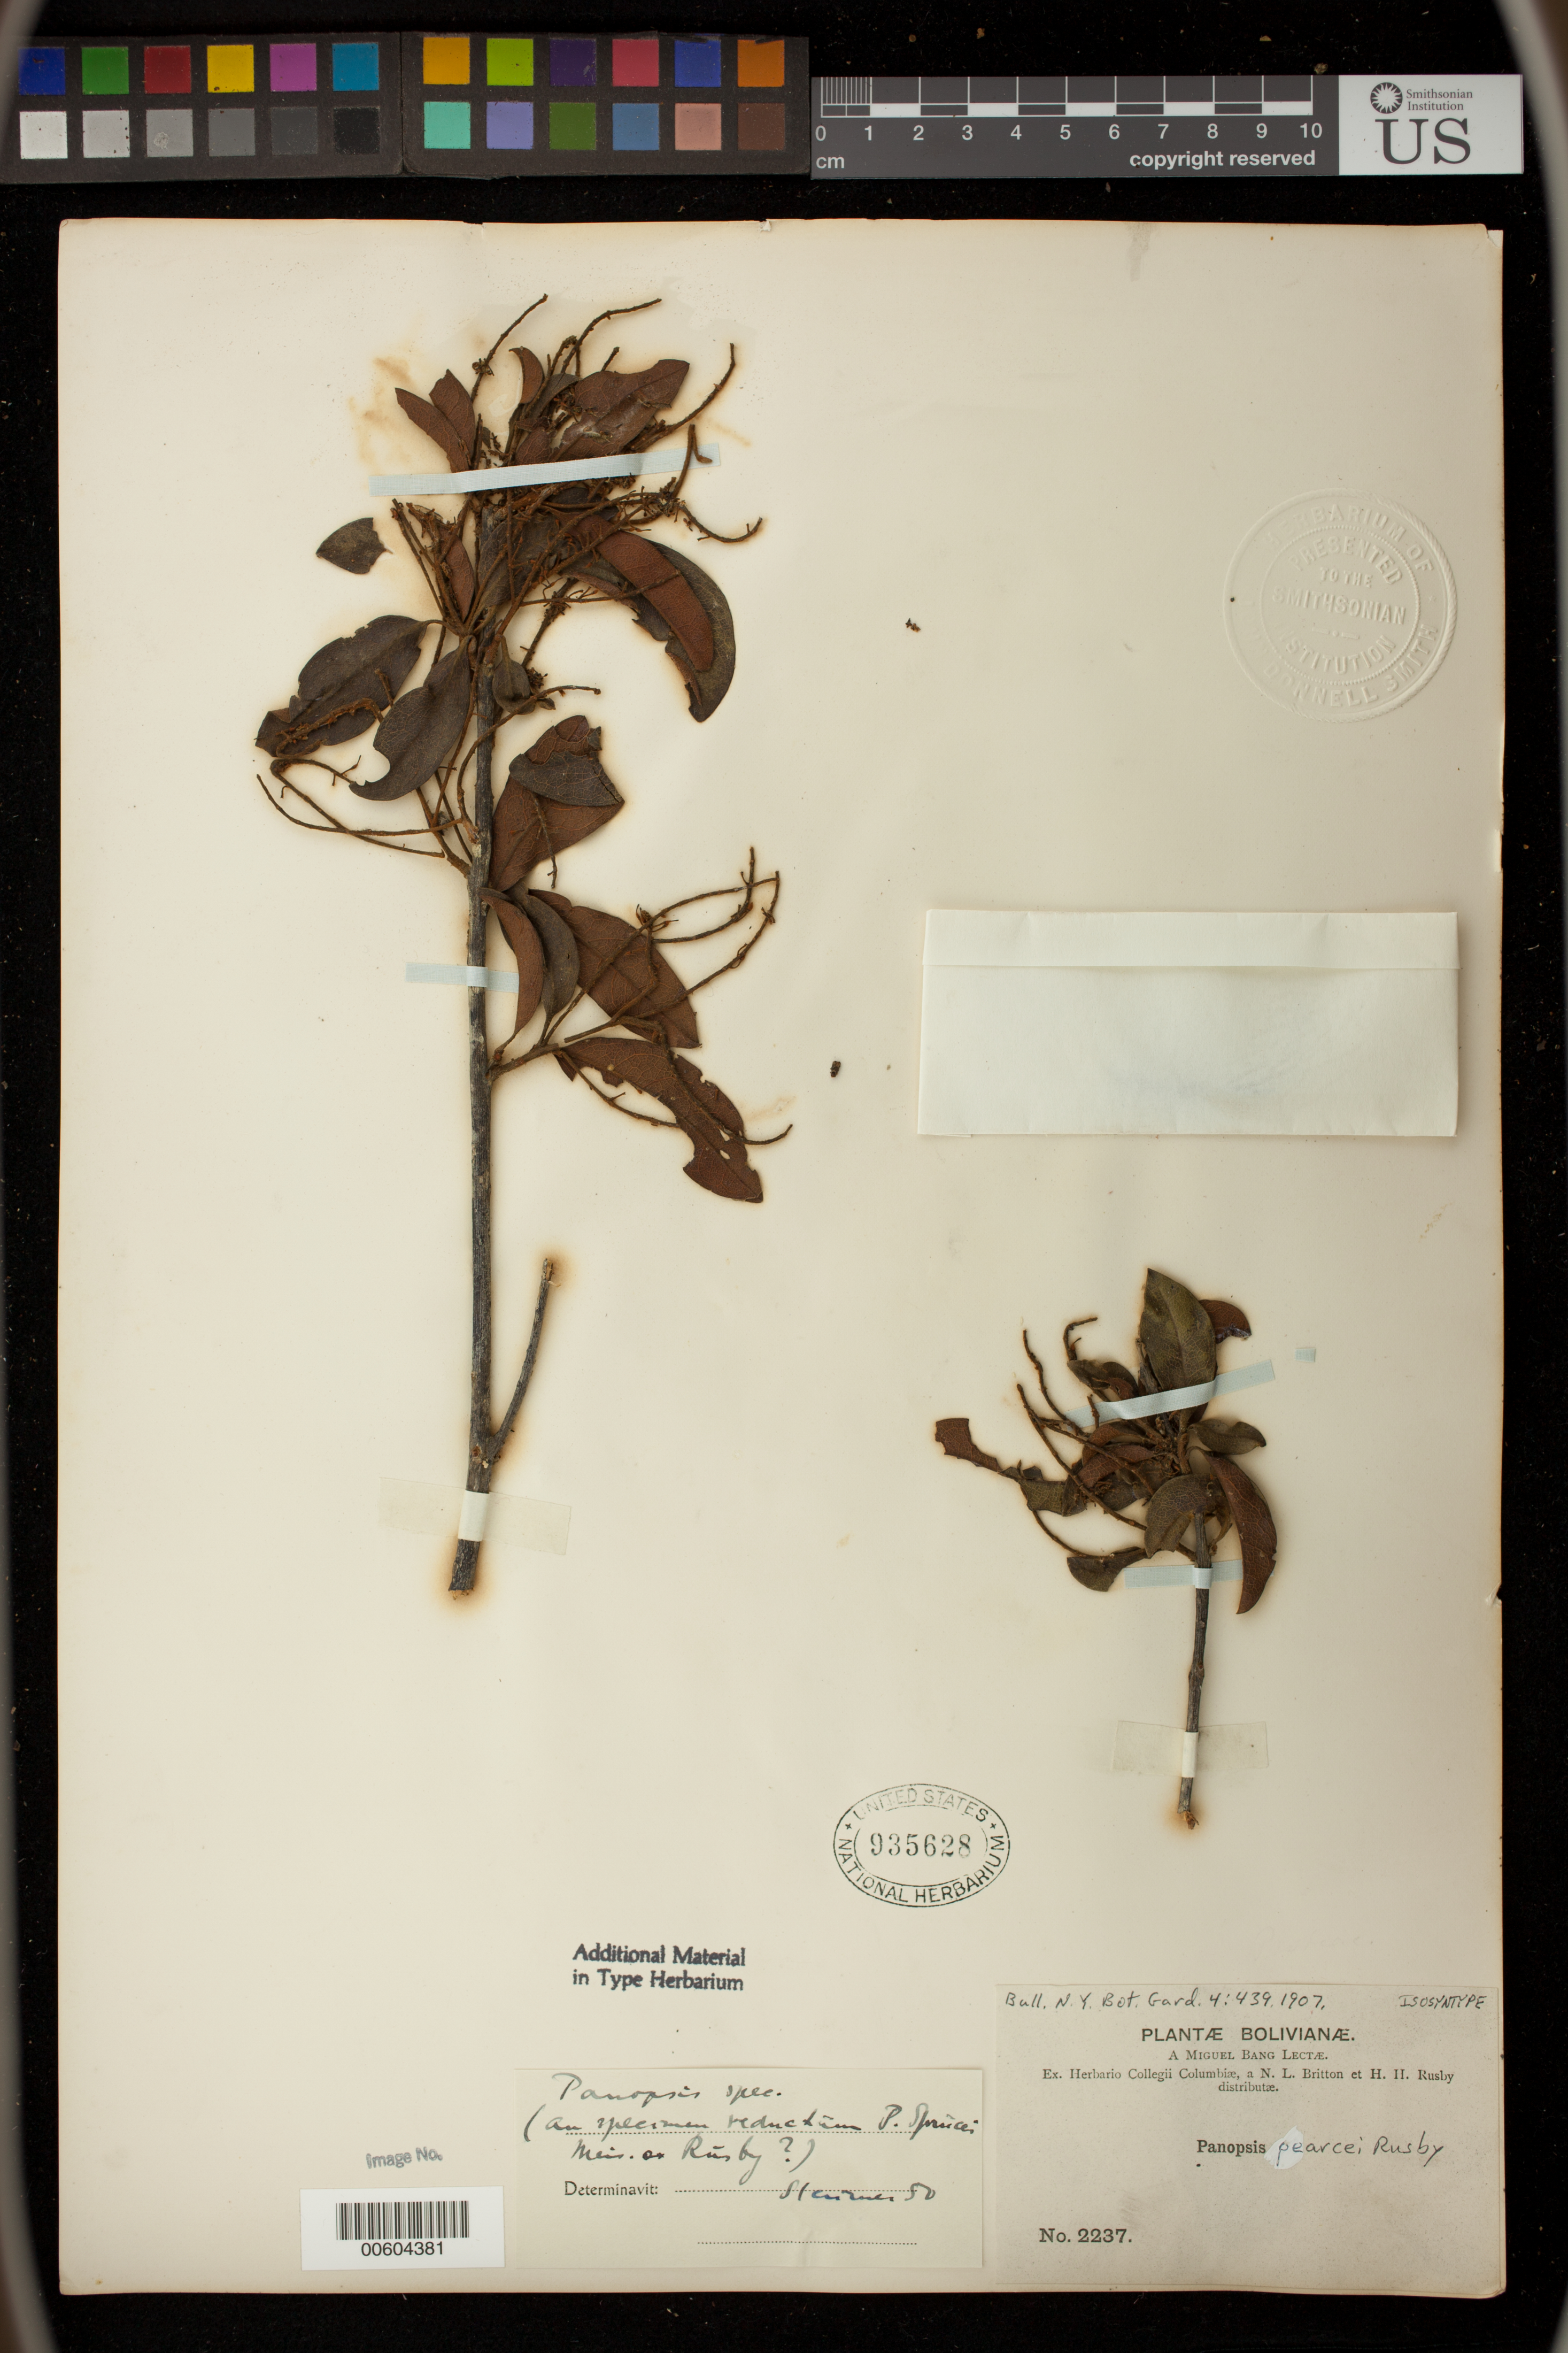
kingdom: Plantae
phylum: Tracheophyta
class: Magnoliopsida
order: Proteales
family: Proteaceae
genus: Panopsis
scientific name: Panopsis pearcei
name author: Rusby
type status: Isosyntype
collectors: M. Bang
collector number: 2237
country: Bolivia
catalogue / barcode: US 935628